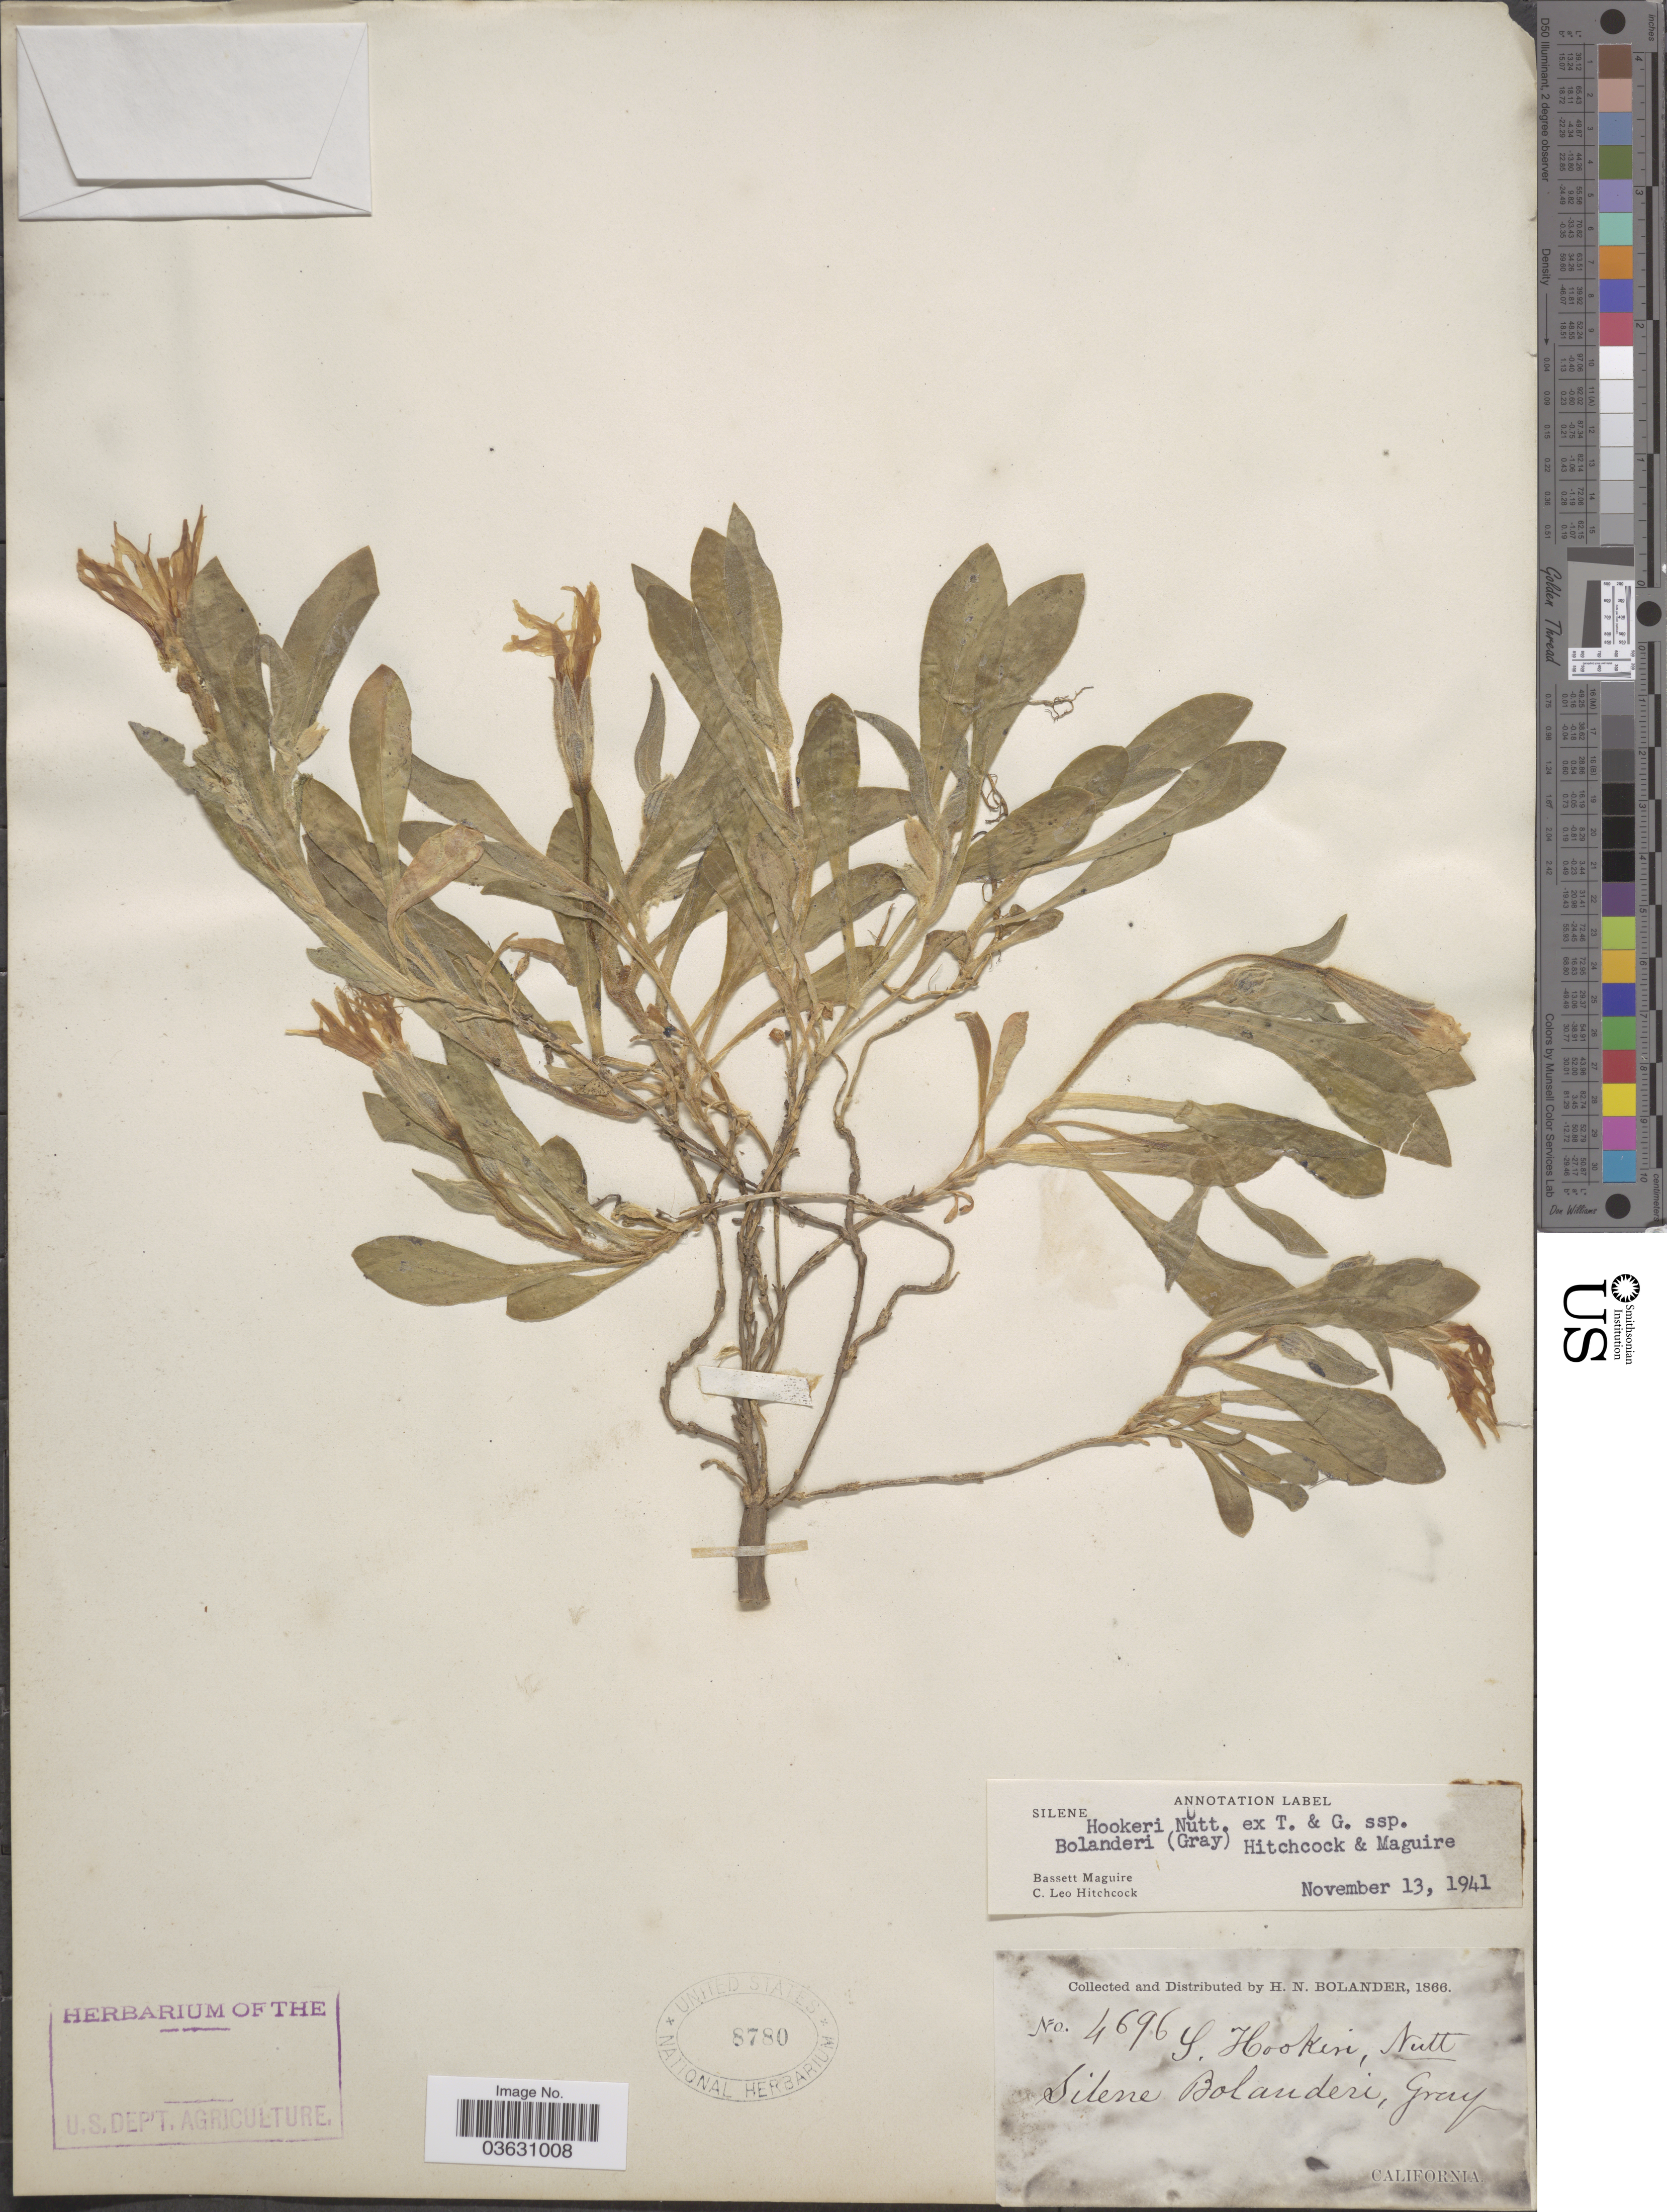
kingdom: Plantae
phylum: Tracheophyta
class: Magnoliopsida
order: Caryophyllales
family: Caryophyllaceae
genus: Silene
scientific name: Silene hookeri subsp. bolanderi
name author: (A. Gray) Abrams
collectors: H. Bolander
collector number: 4696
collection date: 1866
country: United States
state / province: California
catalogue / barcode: US 8780